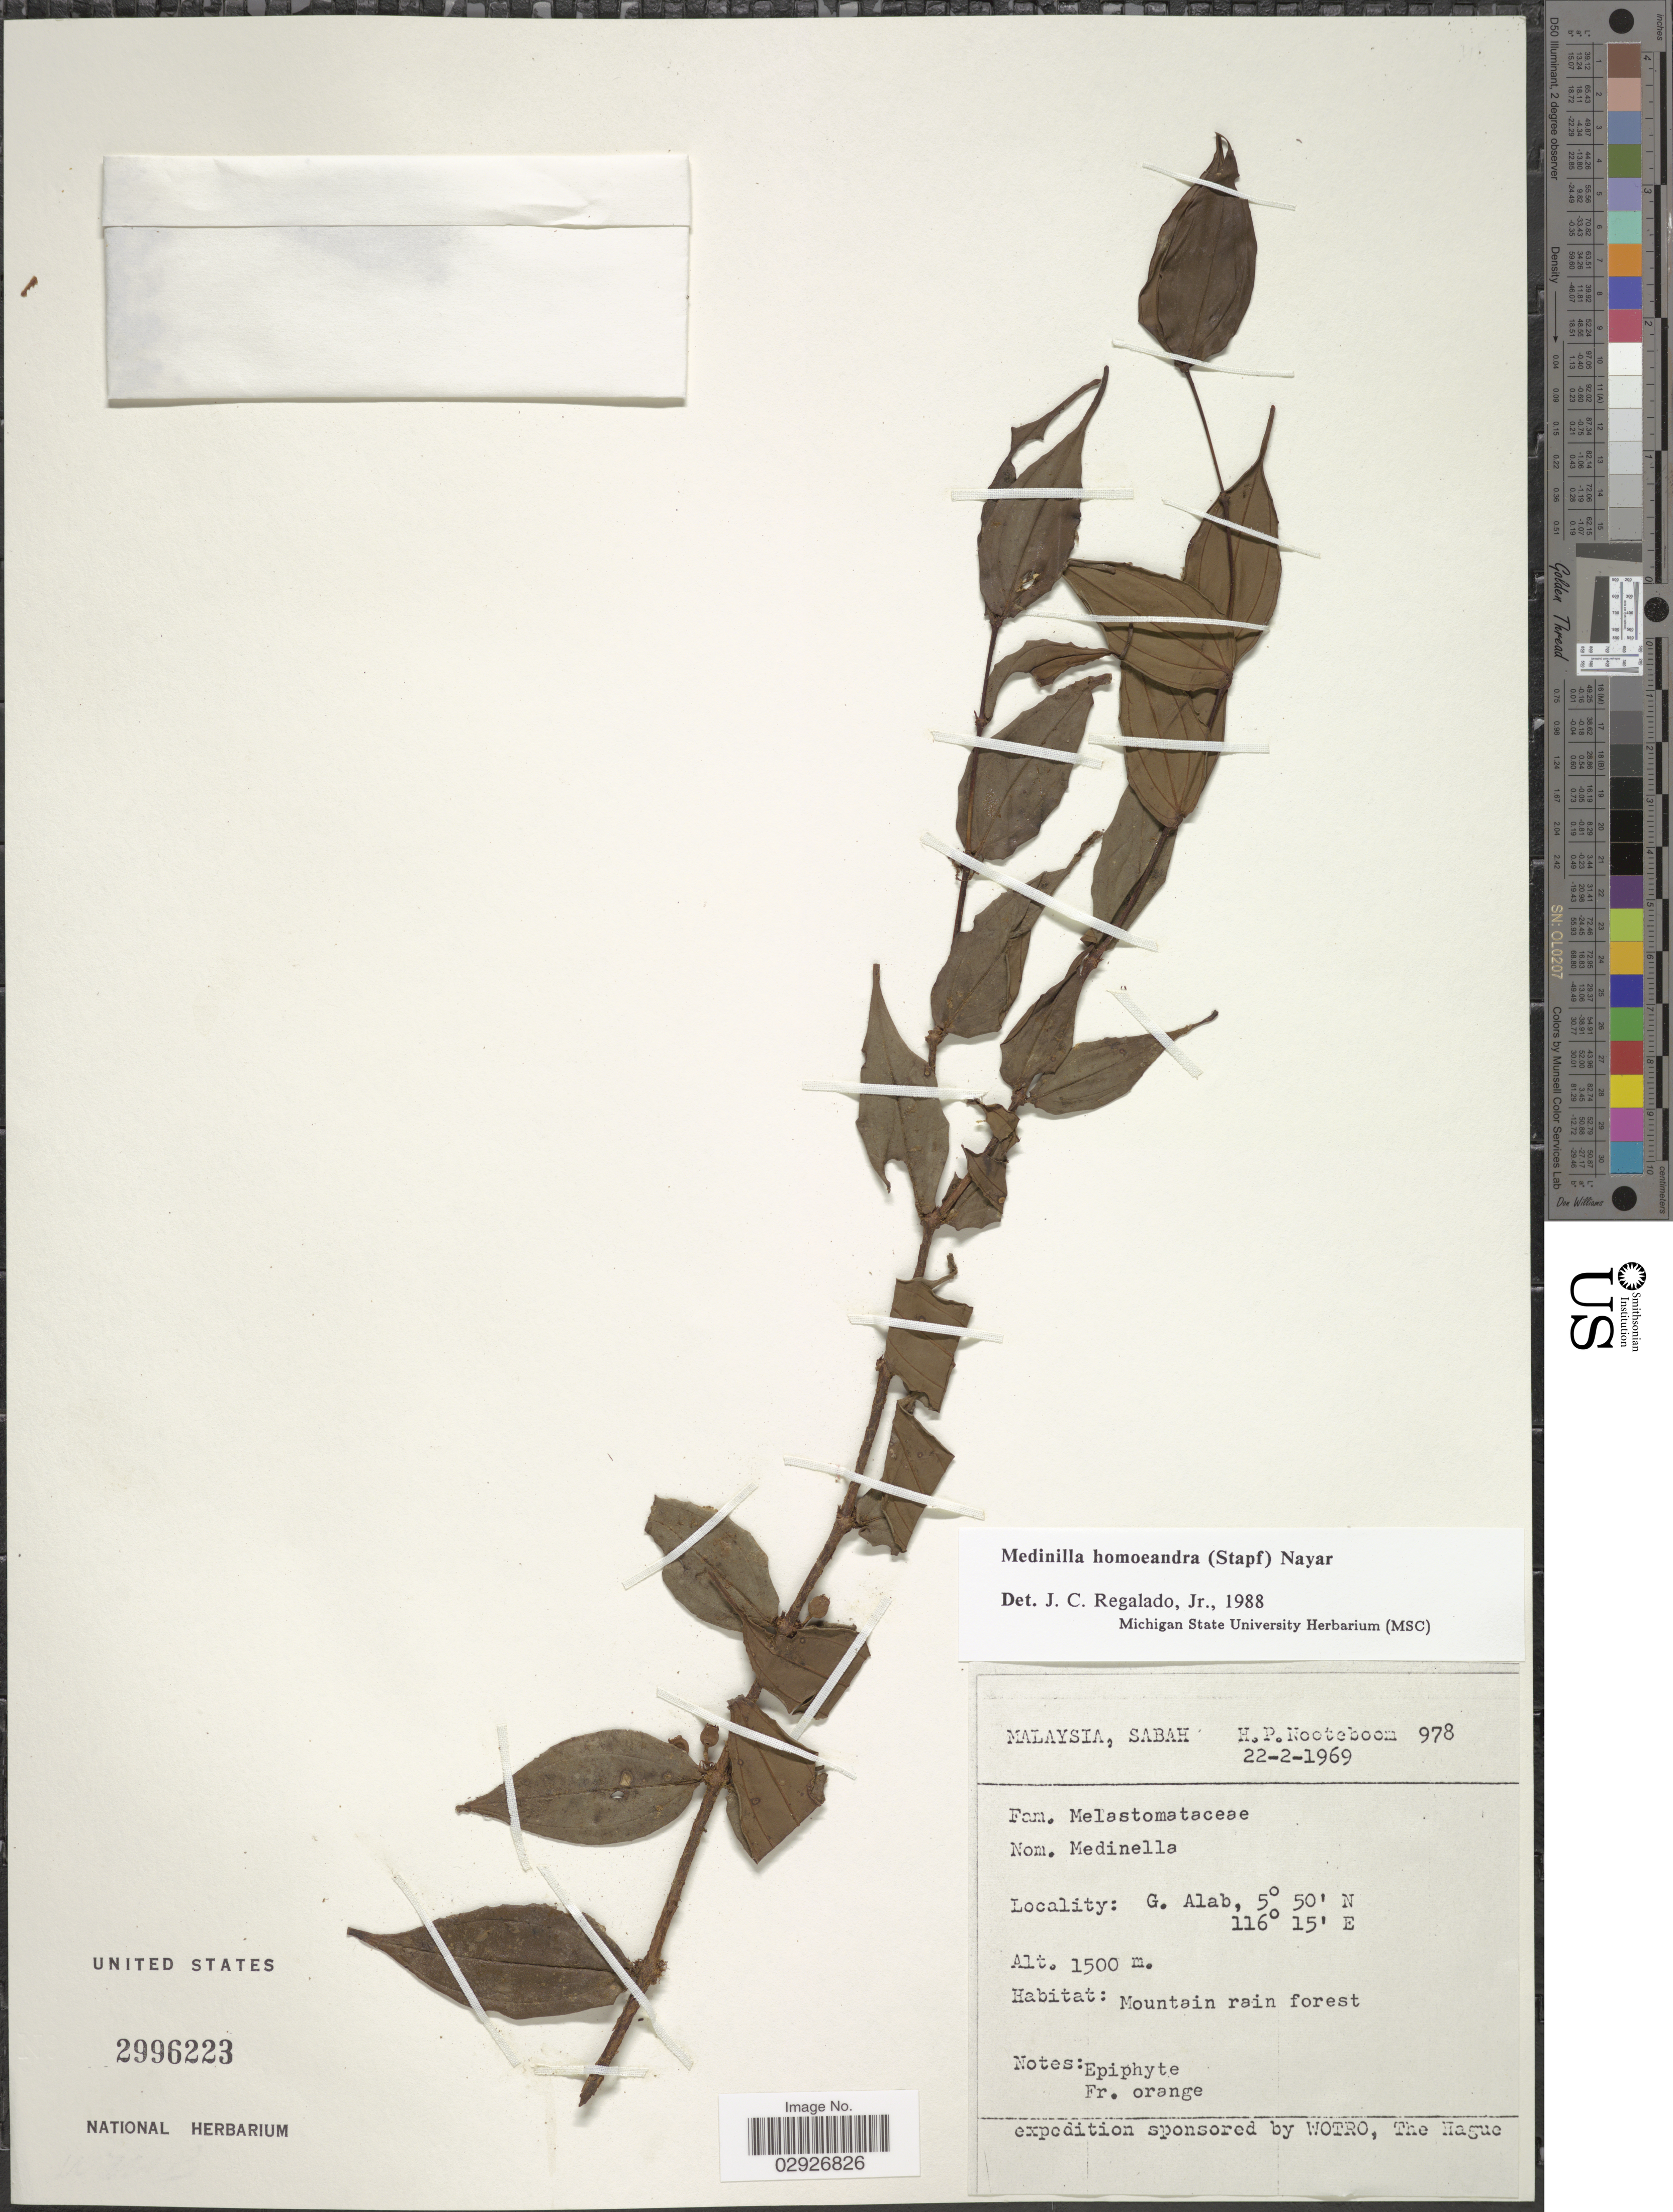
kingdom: Plantae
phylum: Tracheophyta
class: Magnoliopsida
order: Myrtales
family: Melastomataceae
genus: Medinilla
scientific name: Medinilla homoeandra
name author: Nayar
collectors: H. P. Nooteboom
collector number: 978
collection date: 1969-02-22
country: Malaysia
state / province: Sabah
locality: G. Alab.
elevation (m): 1500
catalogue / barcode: US 2996223